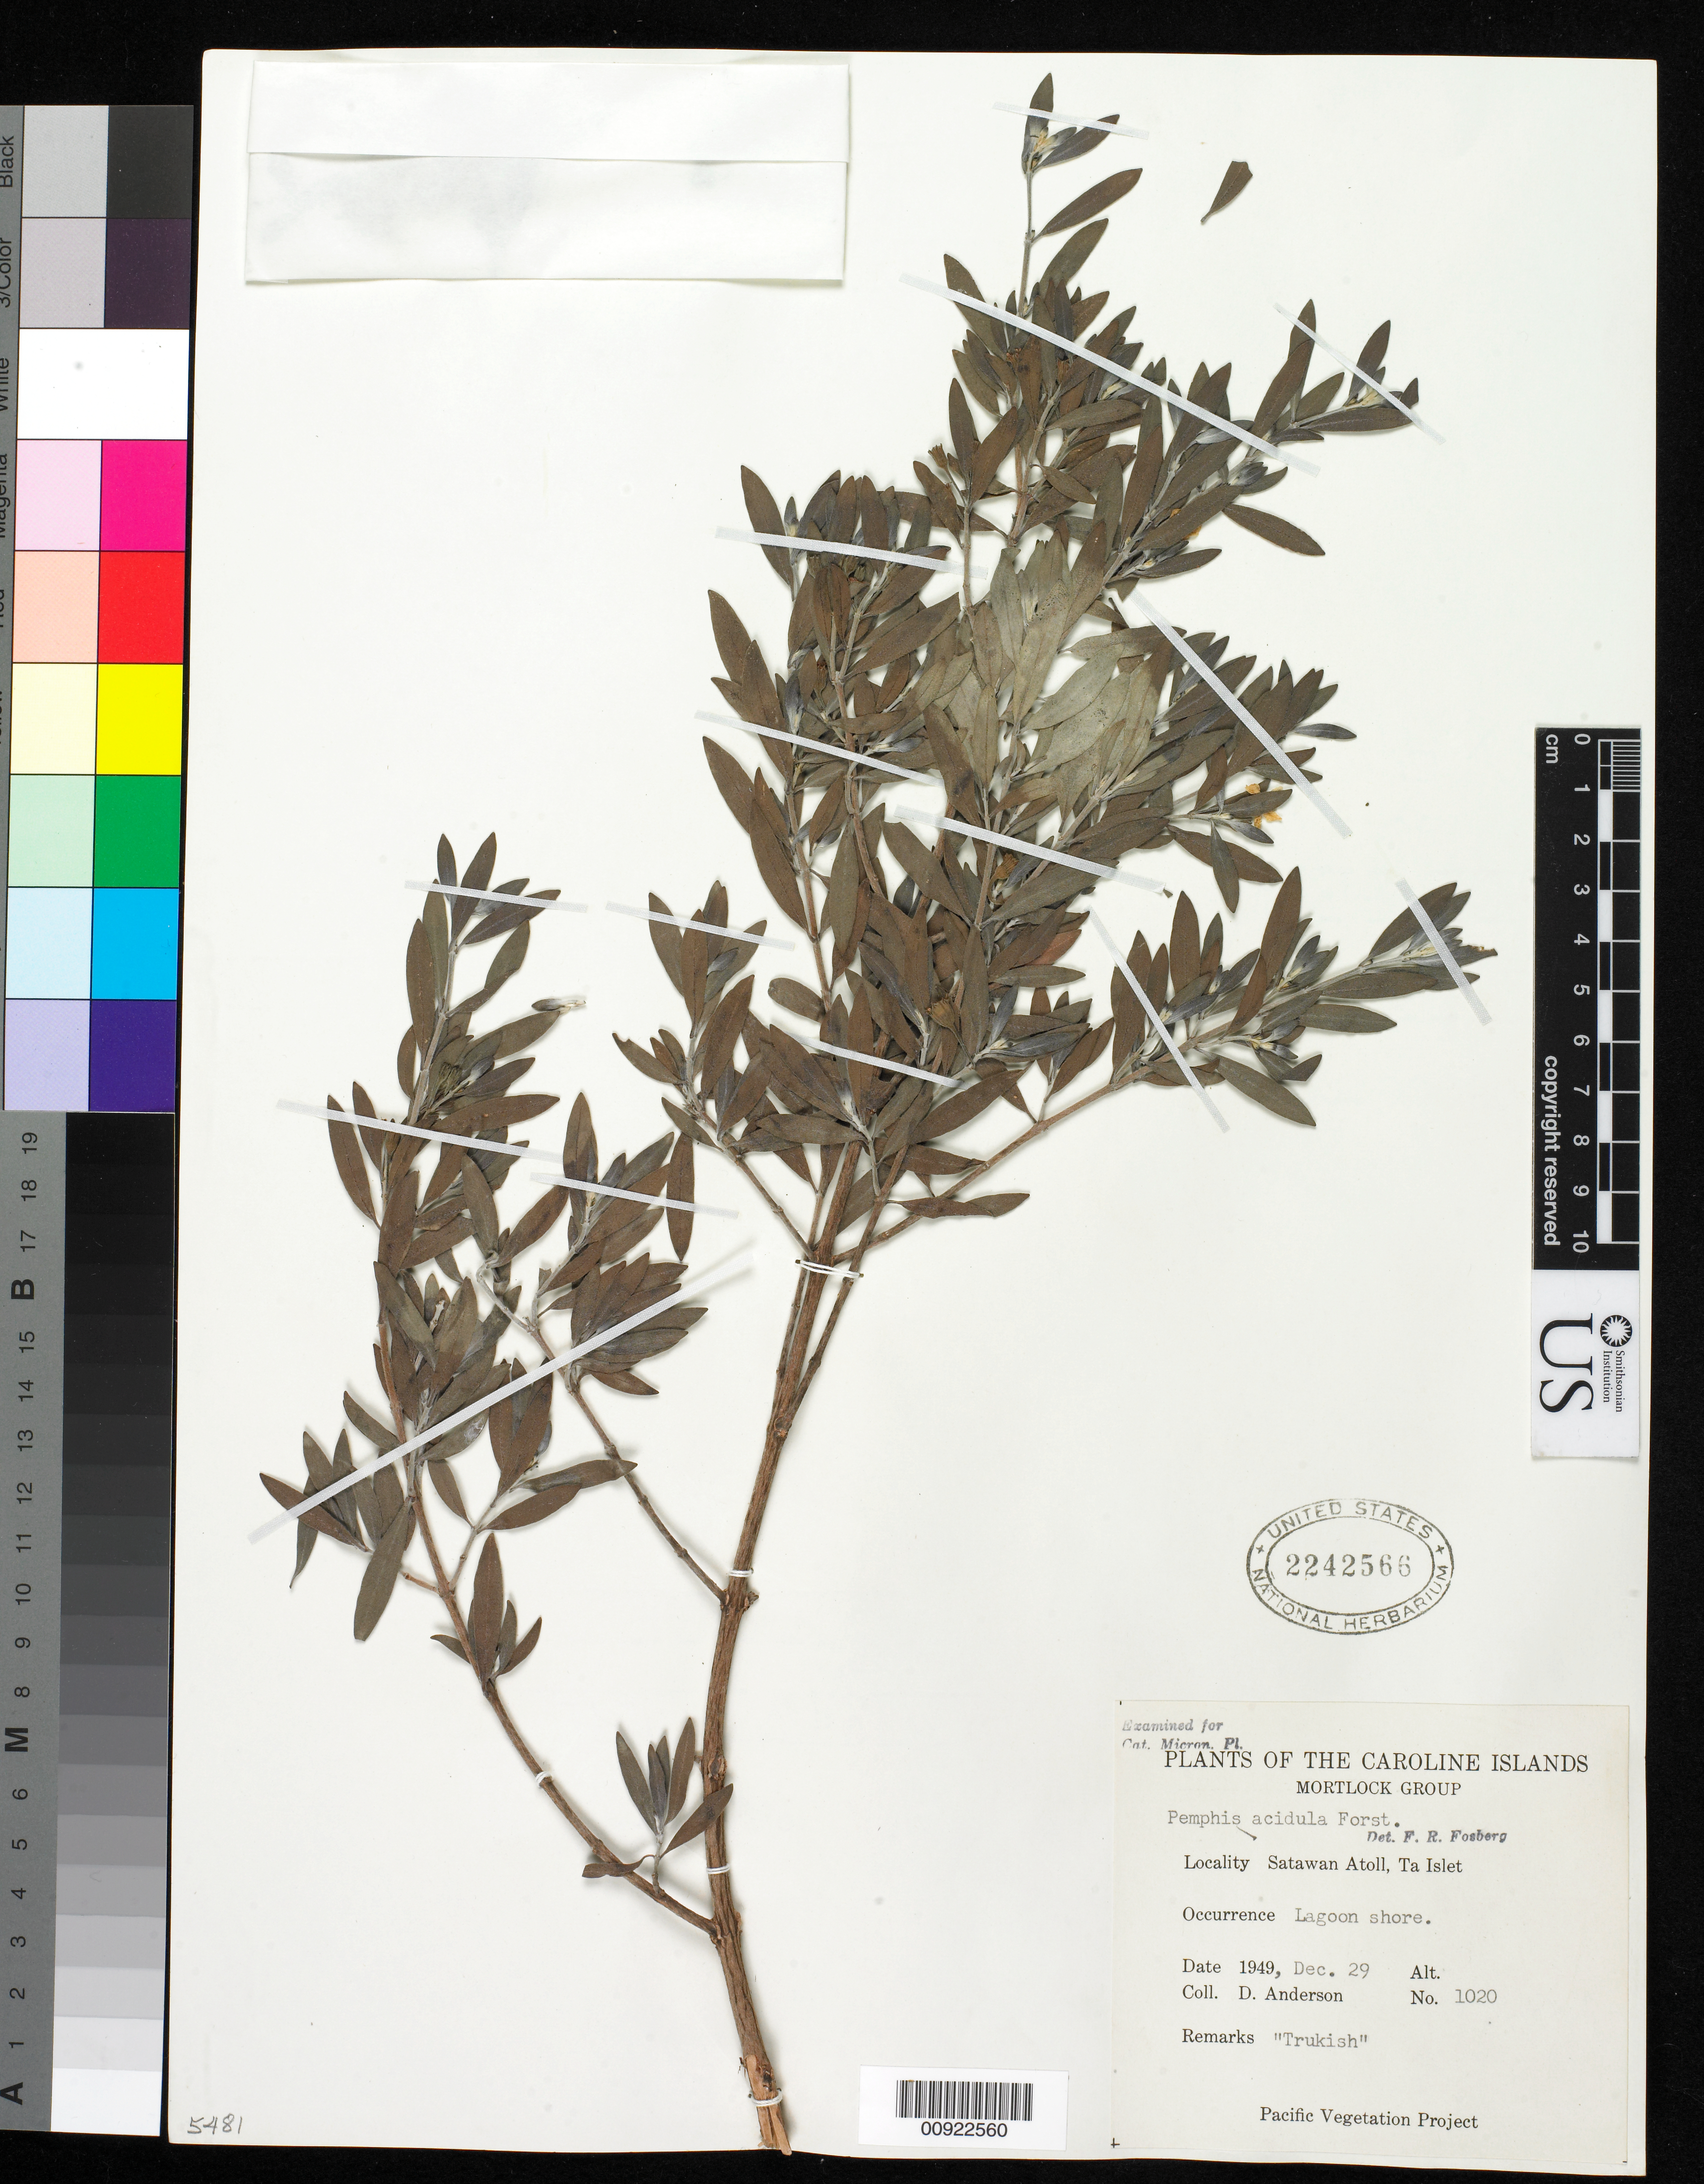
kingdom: Plantae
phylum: Tracheophyta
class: Magnoliopsida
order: Myrtales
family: Lythraceae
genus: Pemphis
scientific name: Pemphis acidula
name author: J.R. Forst. & G. Forst.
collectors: D. Anderson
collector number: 1020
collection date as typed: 29 Dec 1949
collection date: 1949-12-29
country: Micronesia, Federated States of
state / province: Truk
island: Satawan Atoll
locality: Ta Islet.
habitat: Lagoon shore.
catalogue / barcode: US 2242566